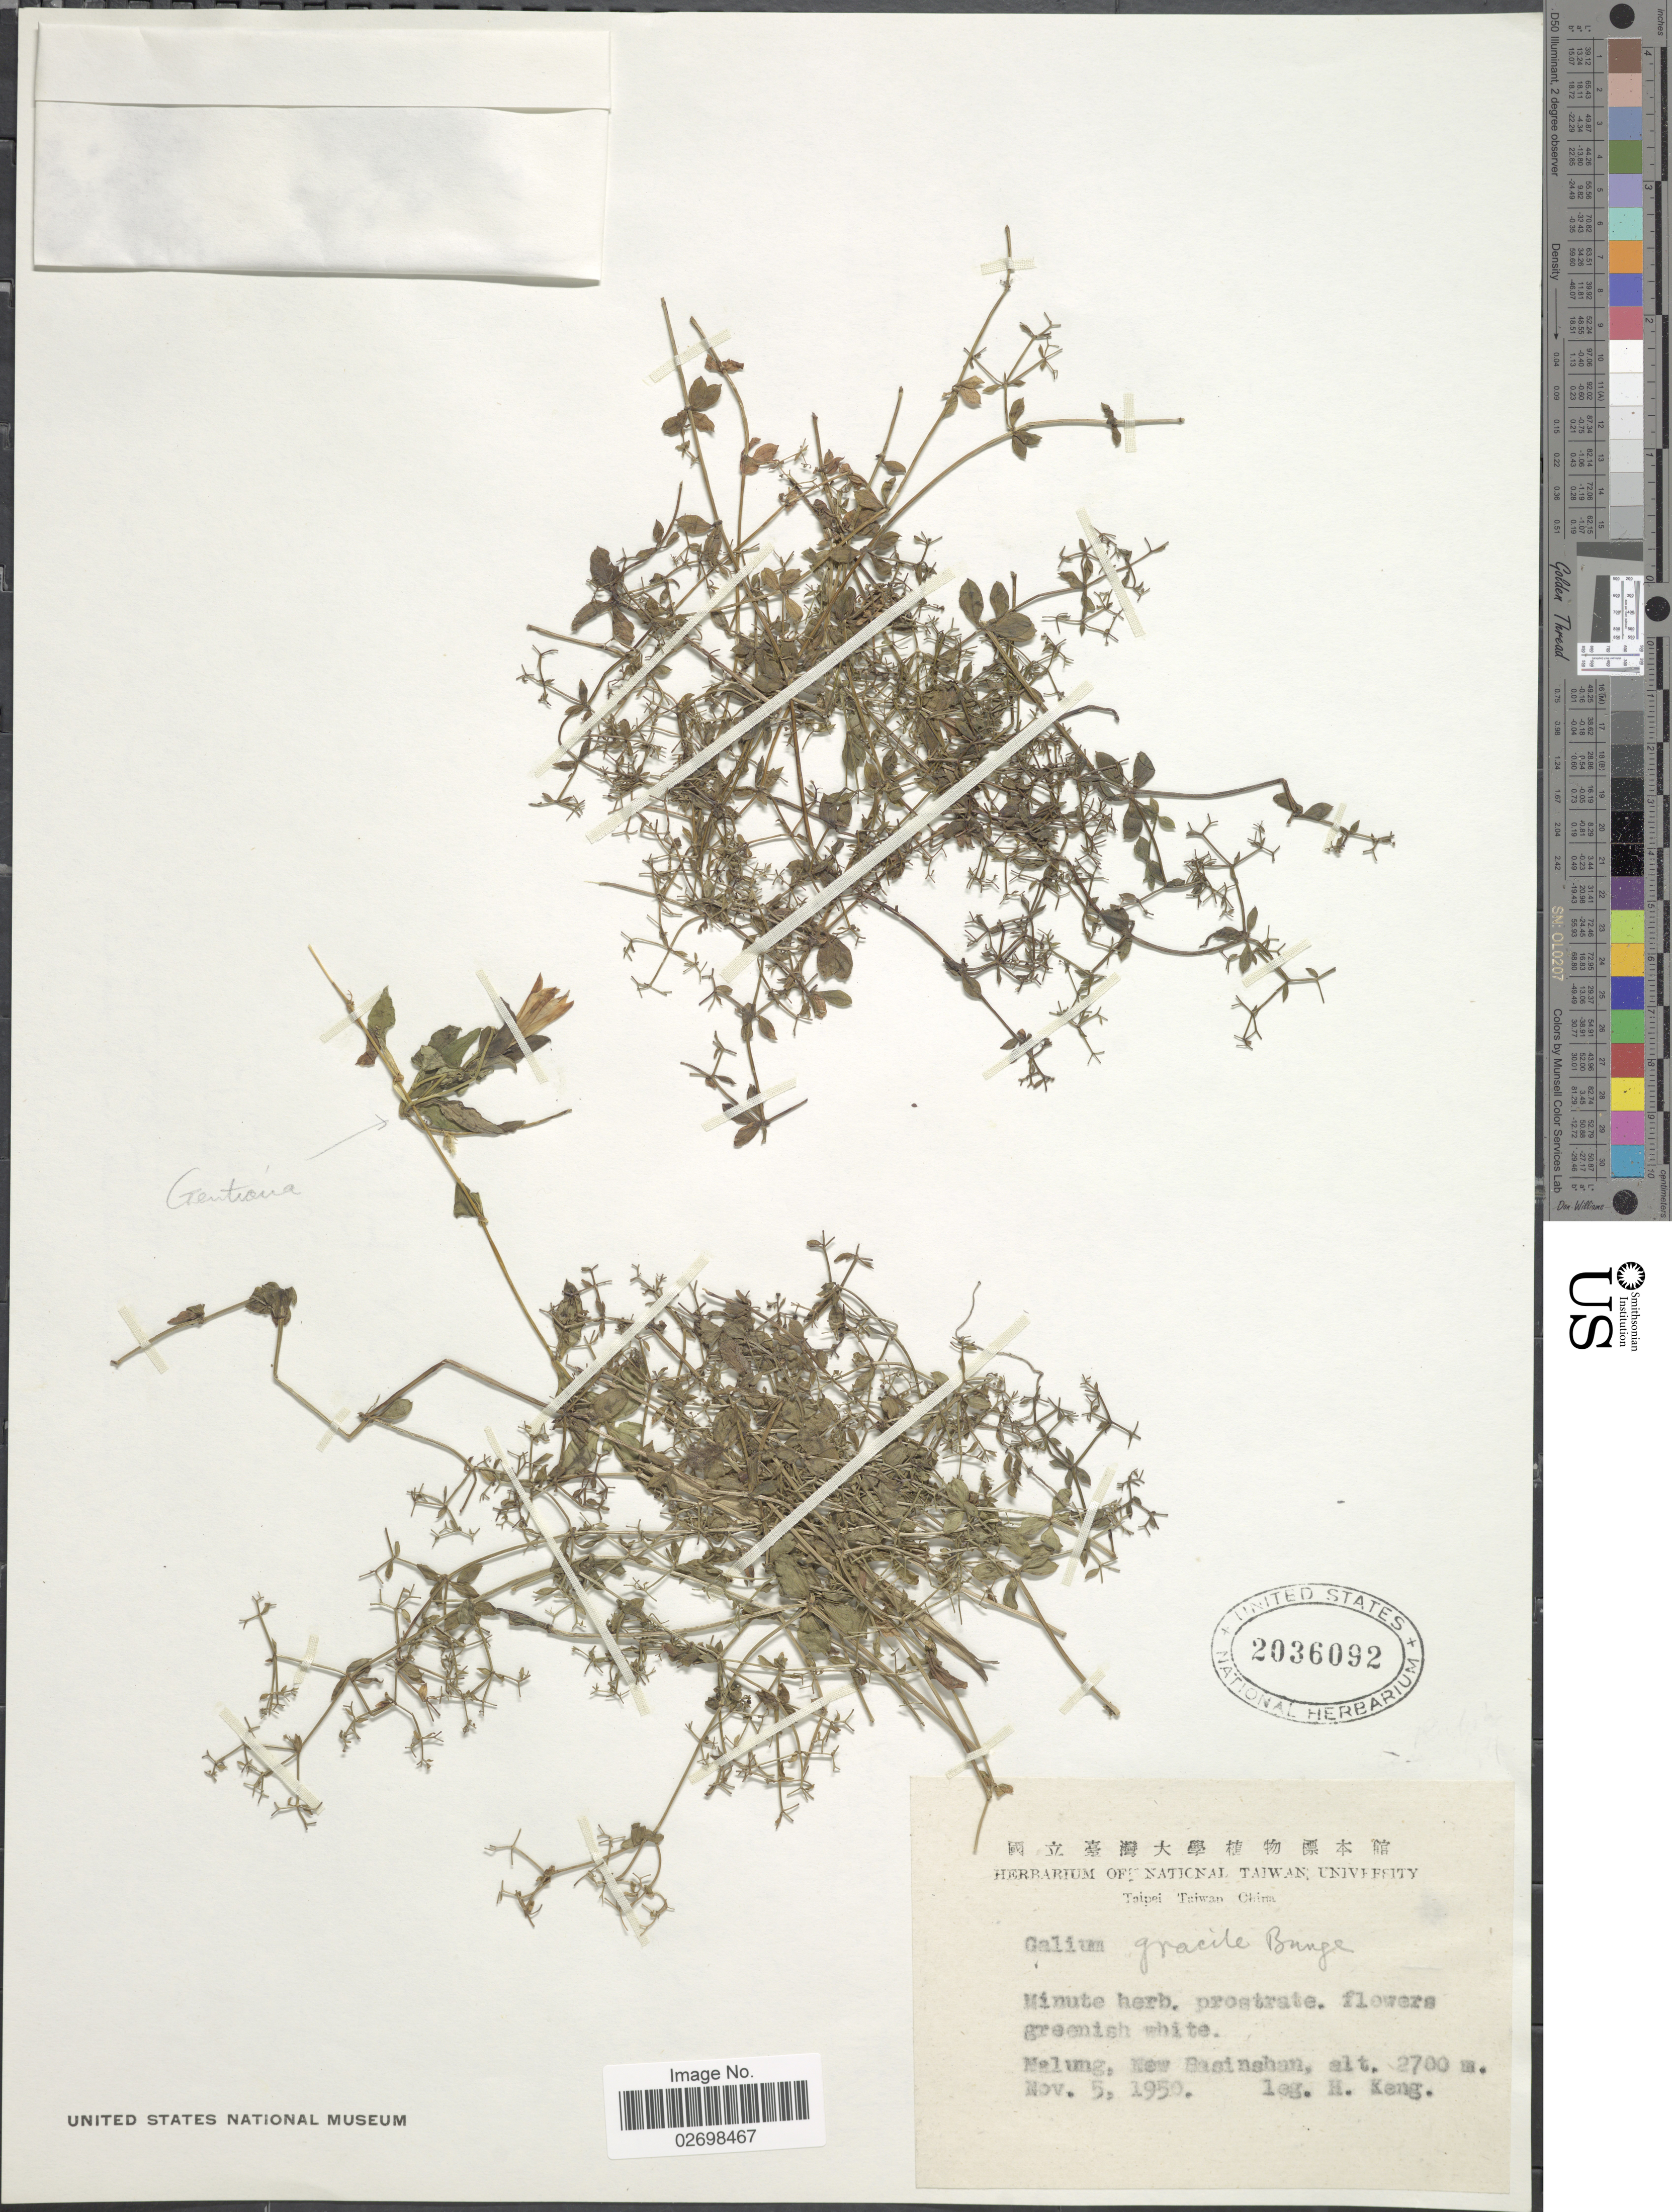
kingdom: Plantae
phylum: Tracheophyta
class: Magnoliopsida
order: Gentianales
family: Rubiaceae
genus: Galium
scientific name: Galium bungei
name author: Steud.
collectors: H. Keng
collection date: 1950-11-05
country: China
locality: Nalung, New Basinshan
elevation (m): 2700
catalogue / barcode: US 2036092